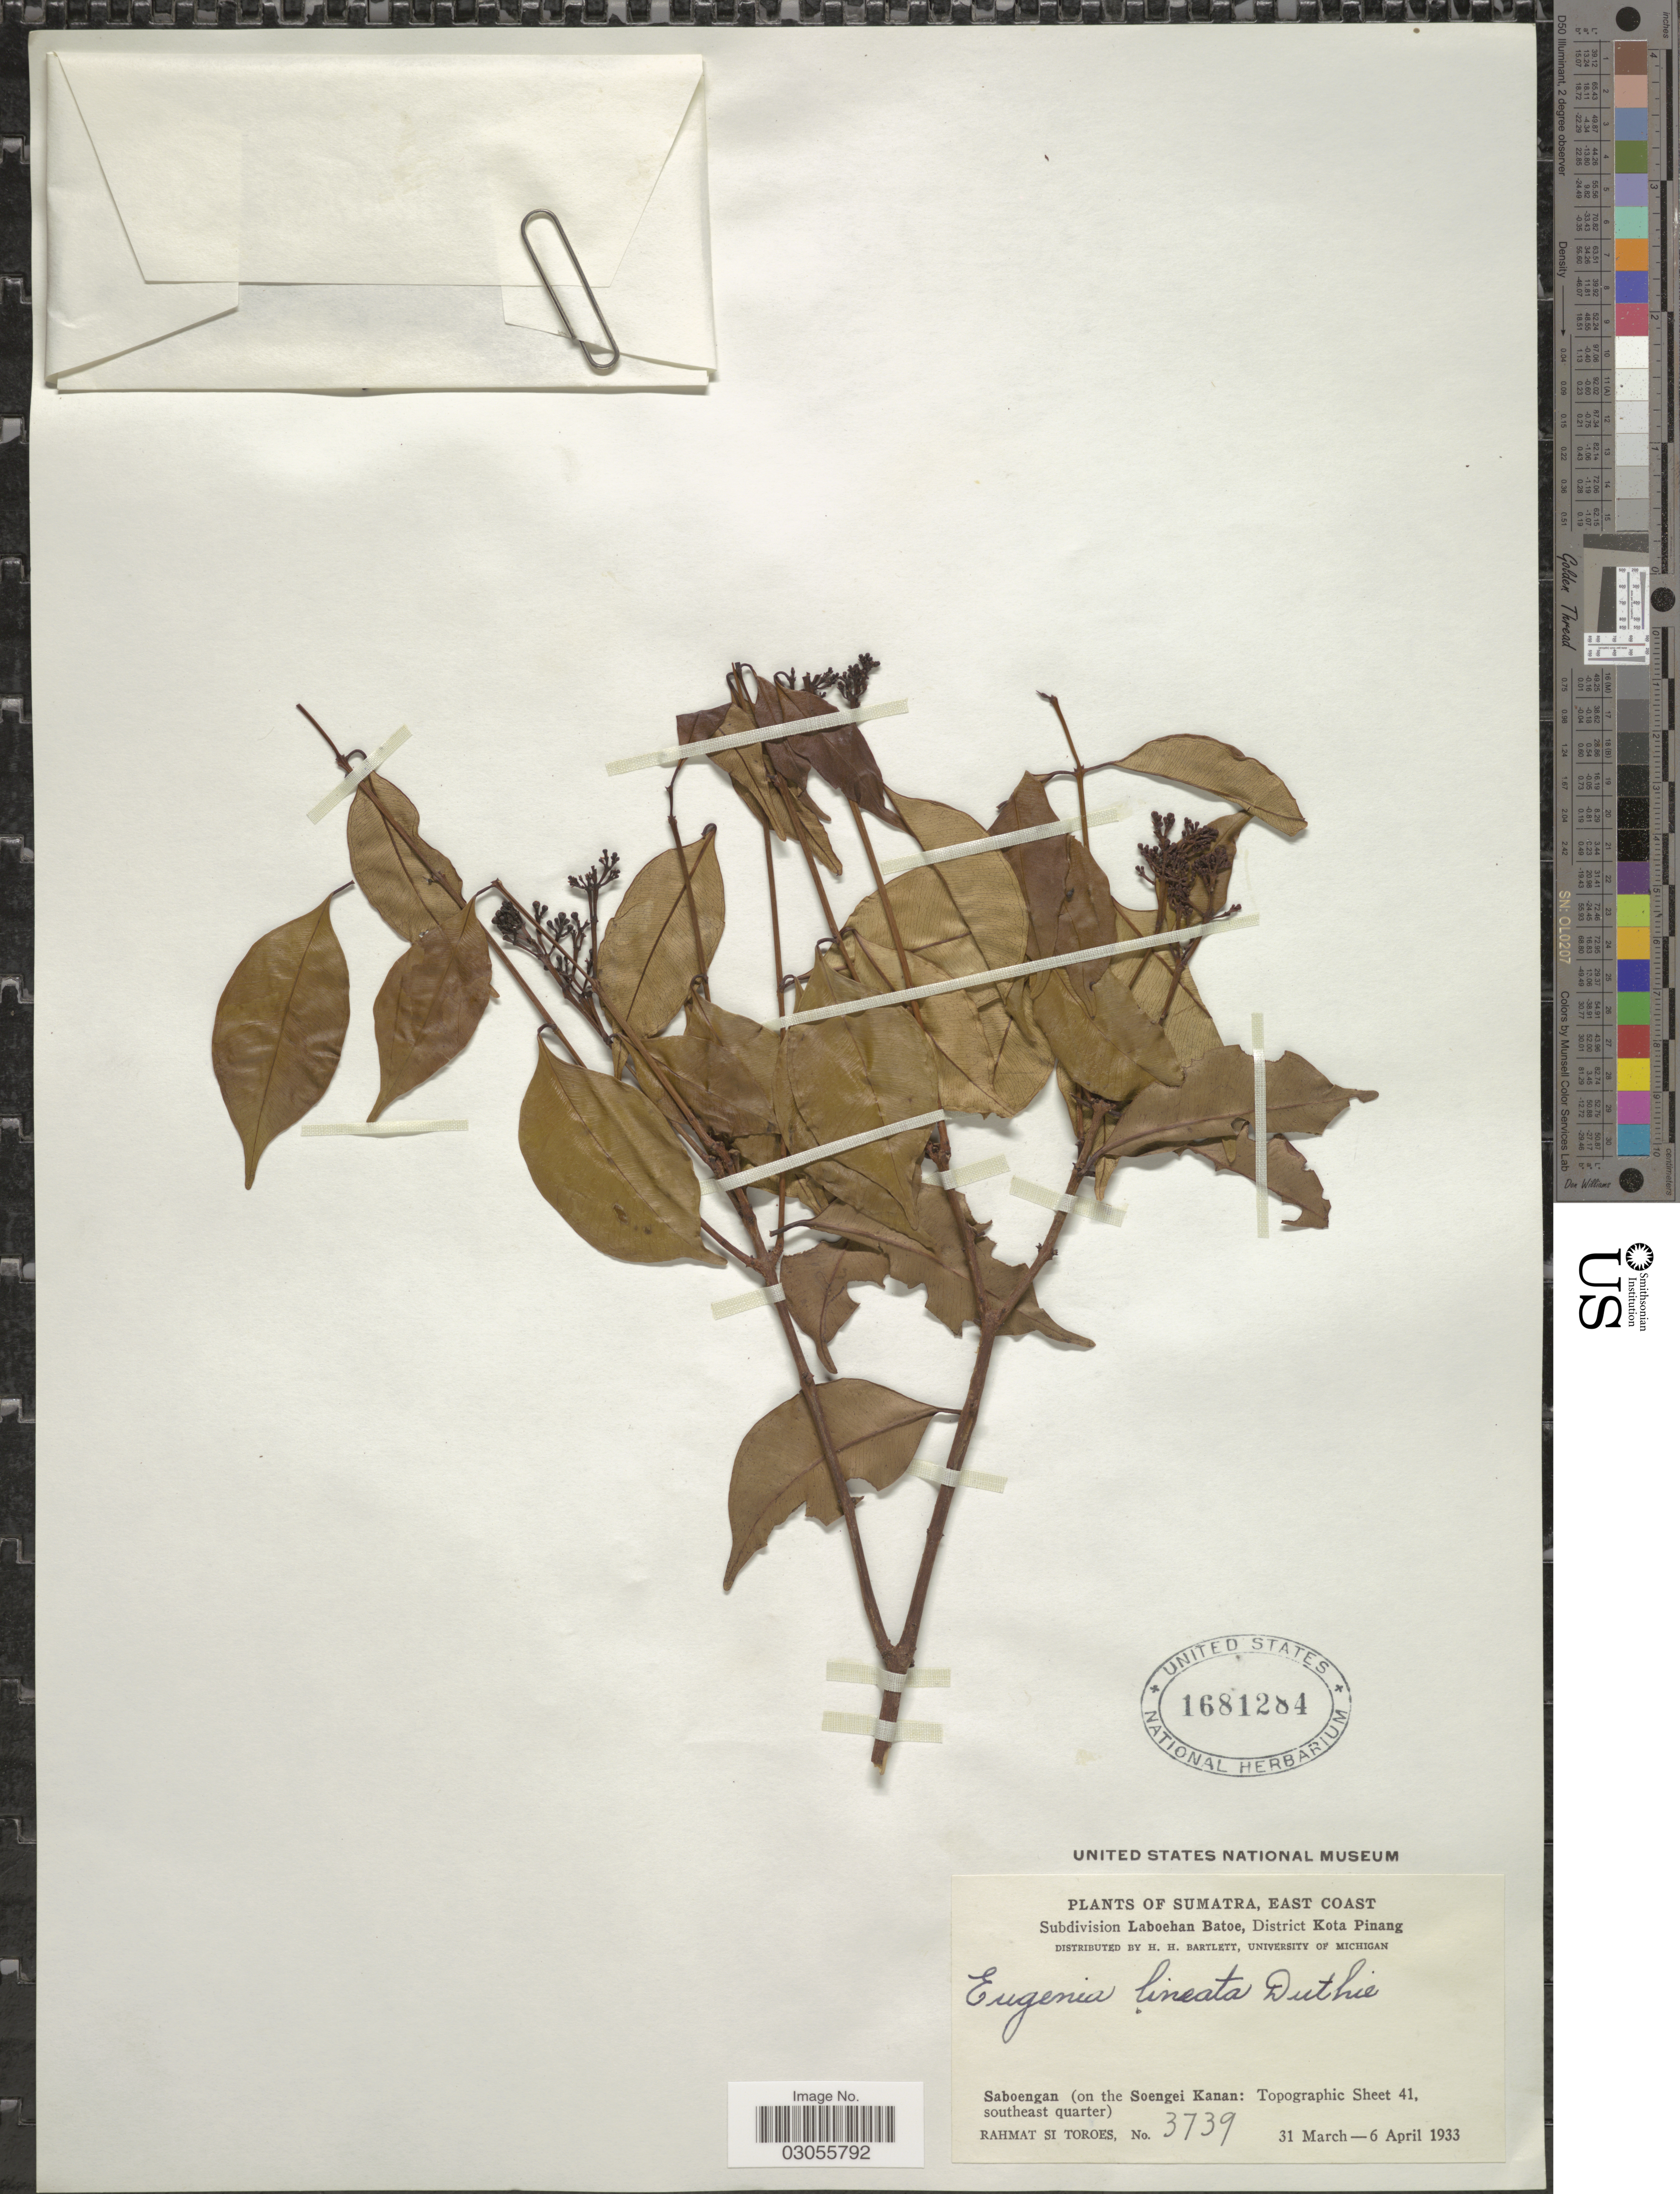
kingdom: Plantae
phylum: Tracheophyta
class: Magnoliopsida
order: Myrtales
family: Myrtaceae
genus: Syzygium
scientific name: Syzygium cerasiforme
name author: (Blume) Merr. & L.M. Perry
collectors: Rahmat Si Boeea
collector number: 3739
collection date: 1933-03-31/1933-04-06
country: Indonesia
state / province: Sumatra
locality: East Coast. Saboengan (on the Soengei Kanan: Topographic Sheet 41, southeast quarter). Subdivision Laboehan Batoe, District Kota Pinang.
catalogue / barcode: US 1681284